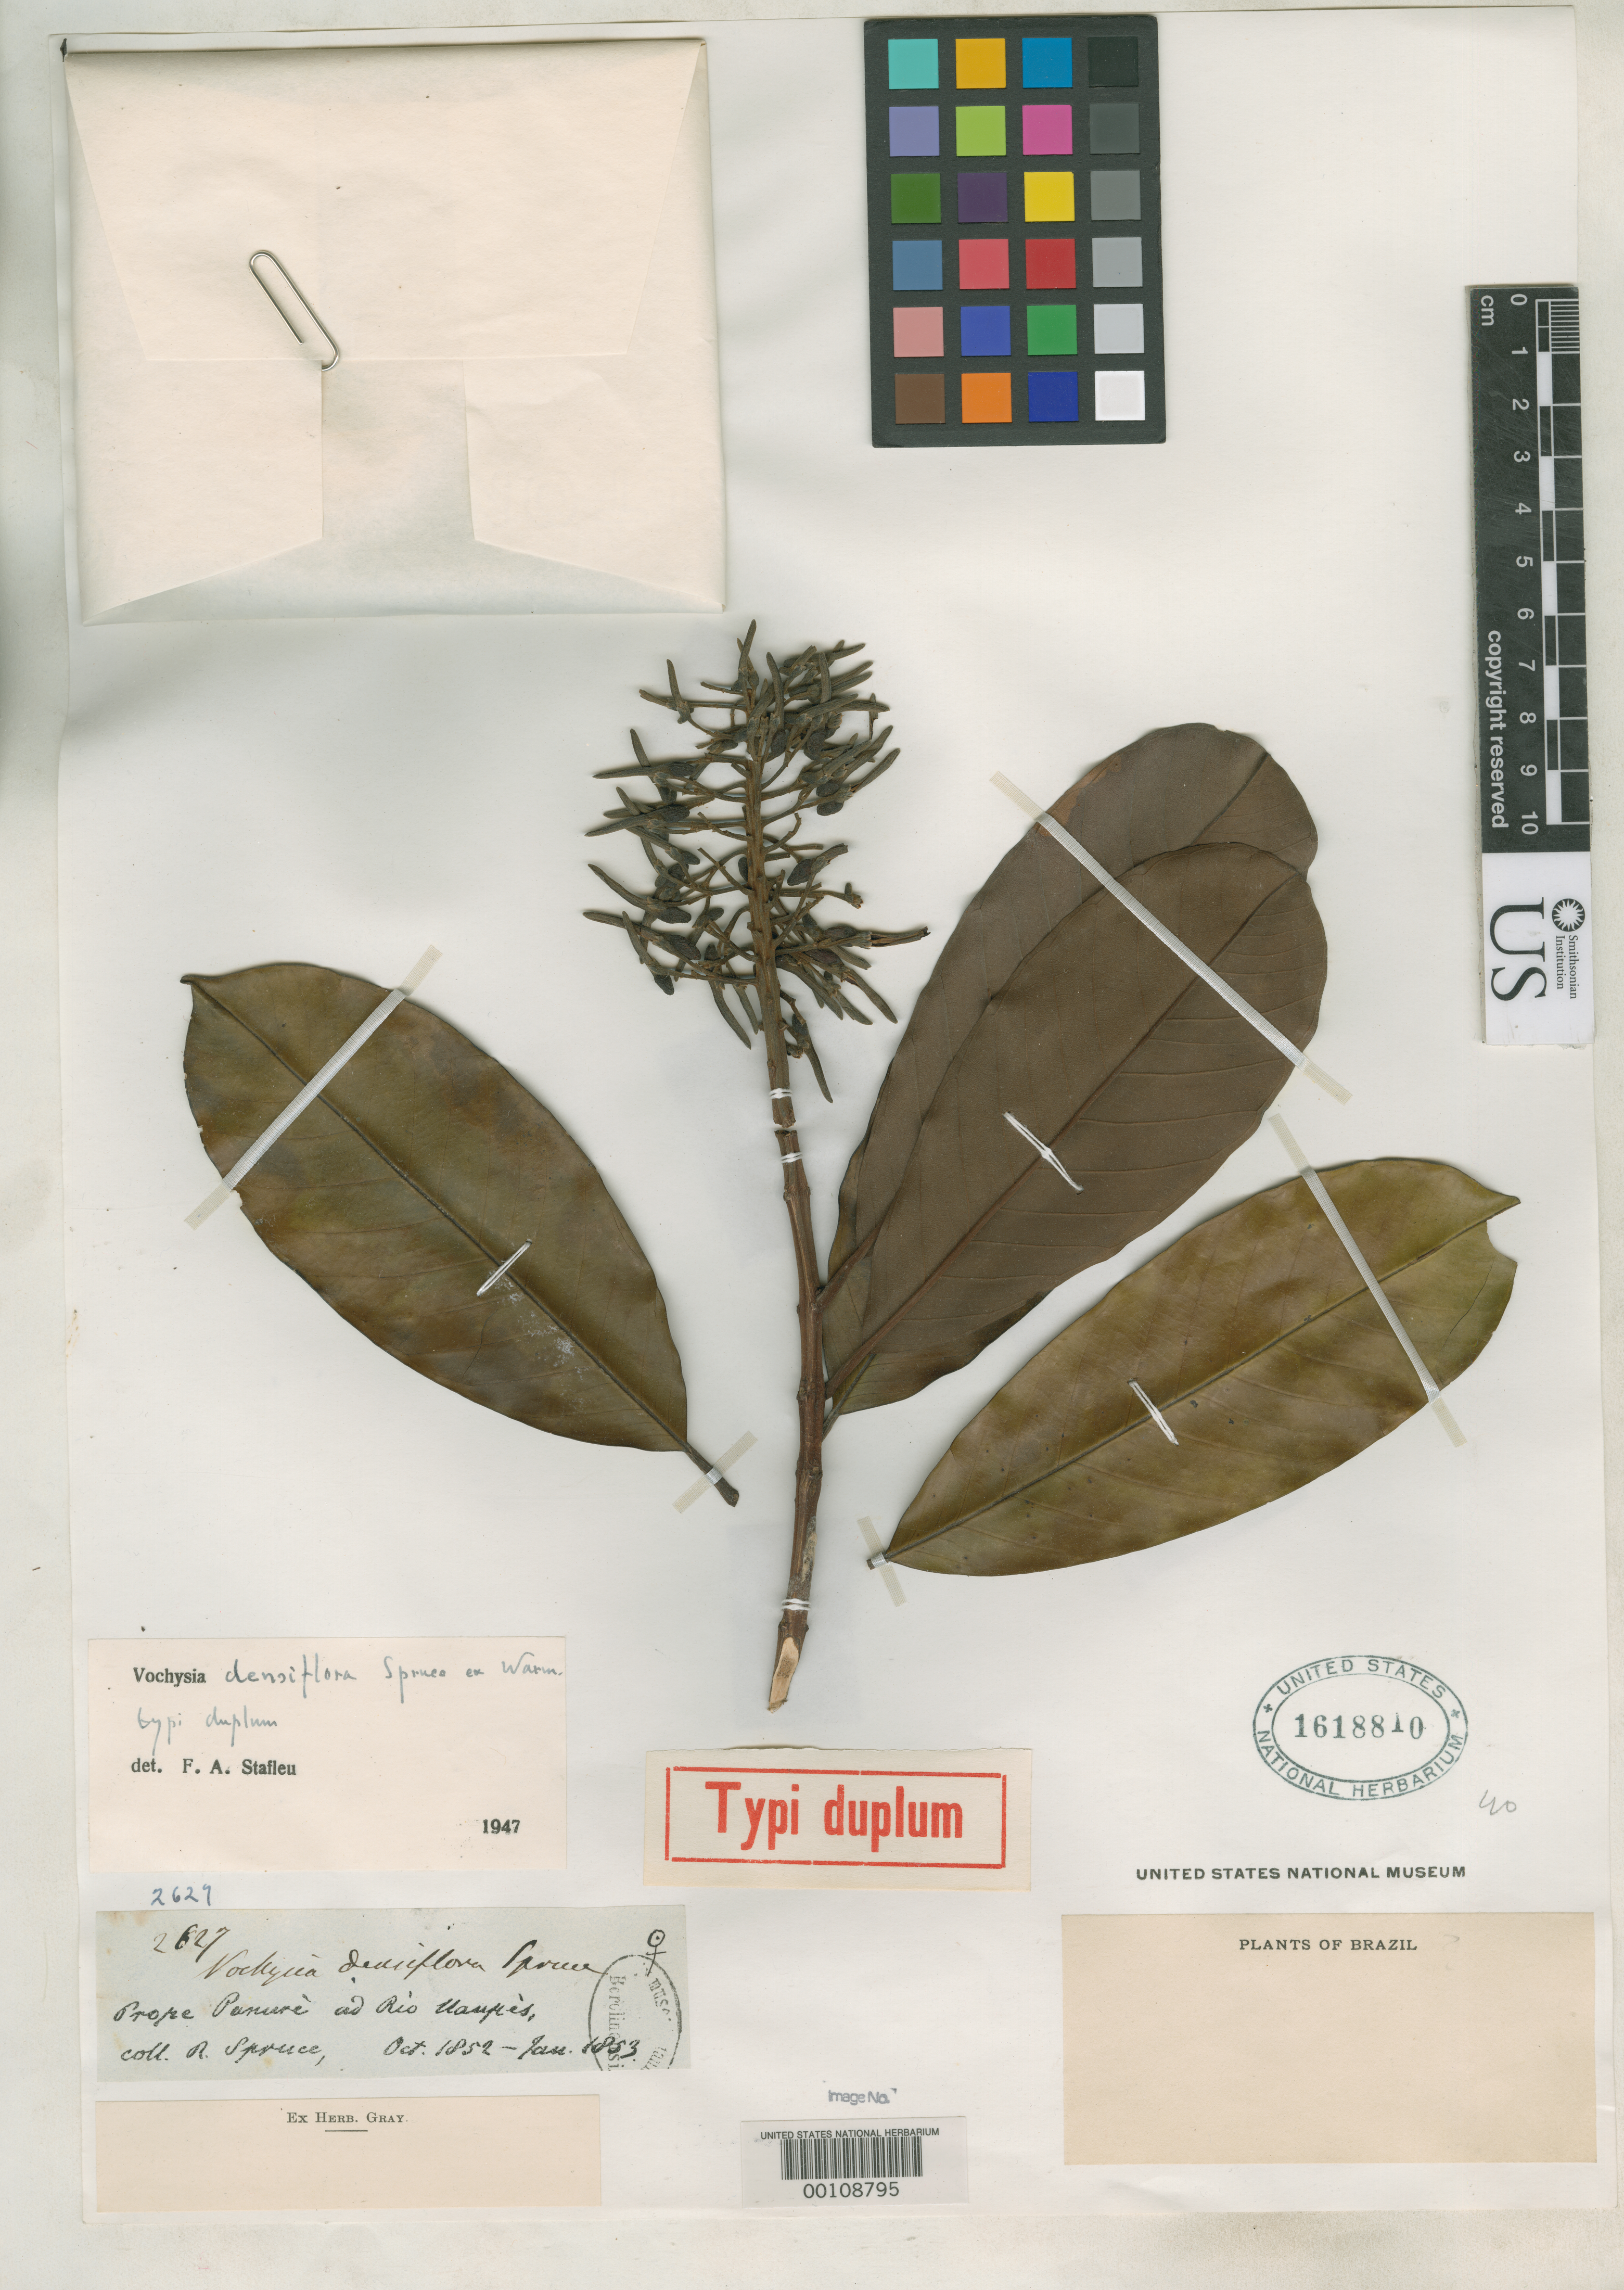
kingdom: Plantae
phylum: Tracheophyta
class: Magnoliopsida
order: Myrtales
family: Vochysiaceae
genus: Vochysia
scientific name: Vochysia densiflora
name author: Spruce ex Warm. in Mart.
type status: Isolectotype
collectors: R. Spruce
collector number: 2627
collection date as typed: Oct 1852 to -- Jan 1853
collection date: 1852-10/1853-01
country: Brazil / Colombia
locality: Near Panure and Rio Uaupes.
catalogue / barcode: US 1618810